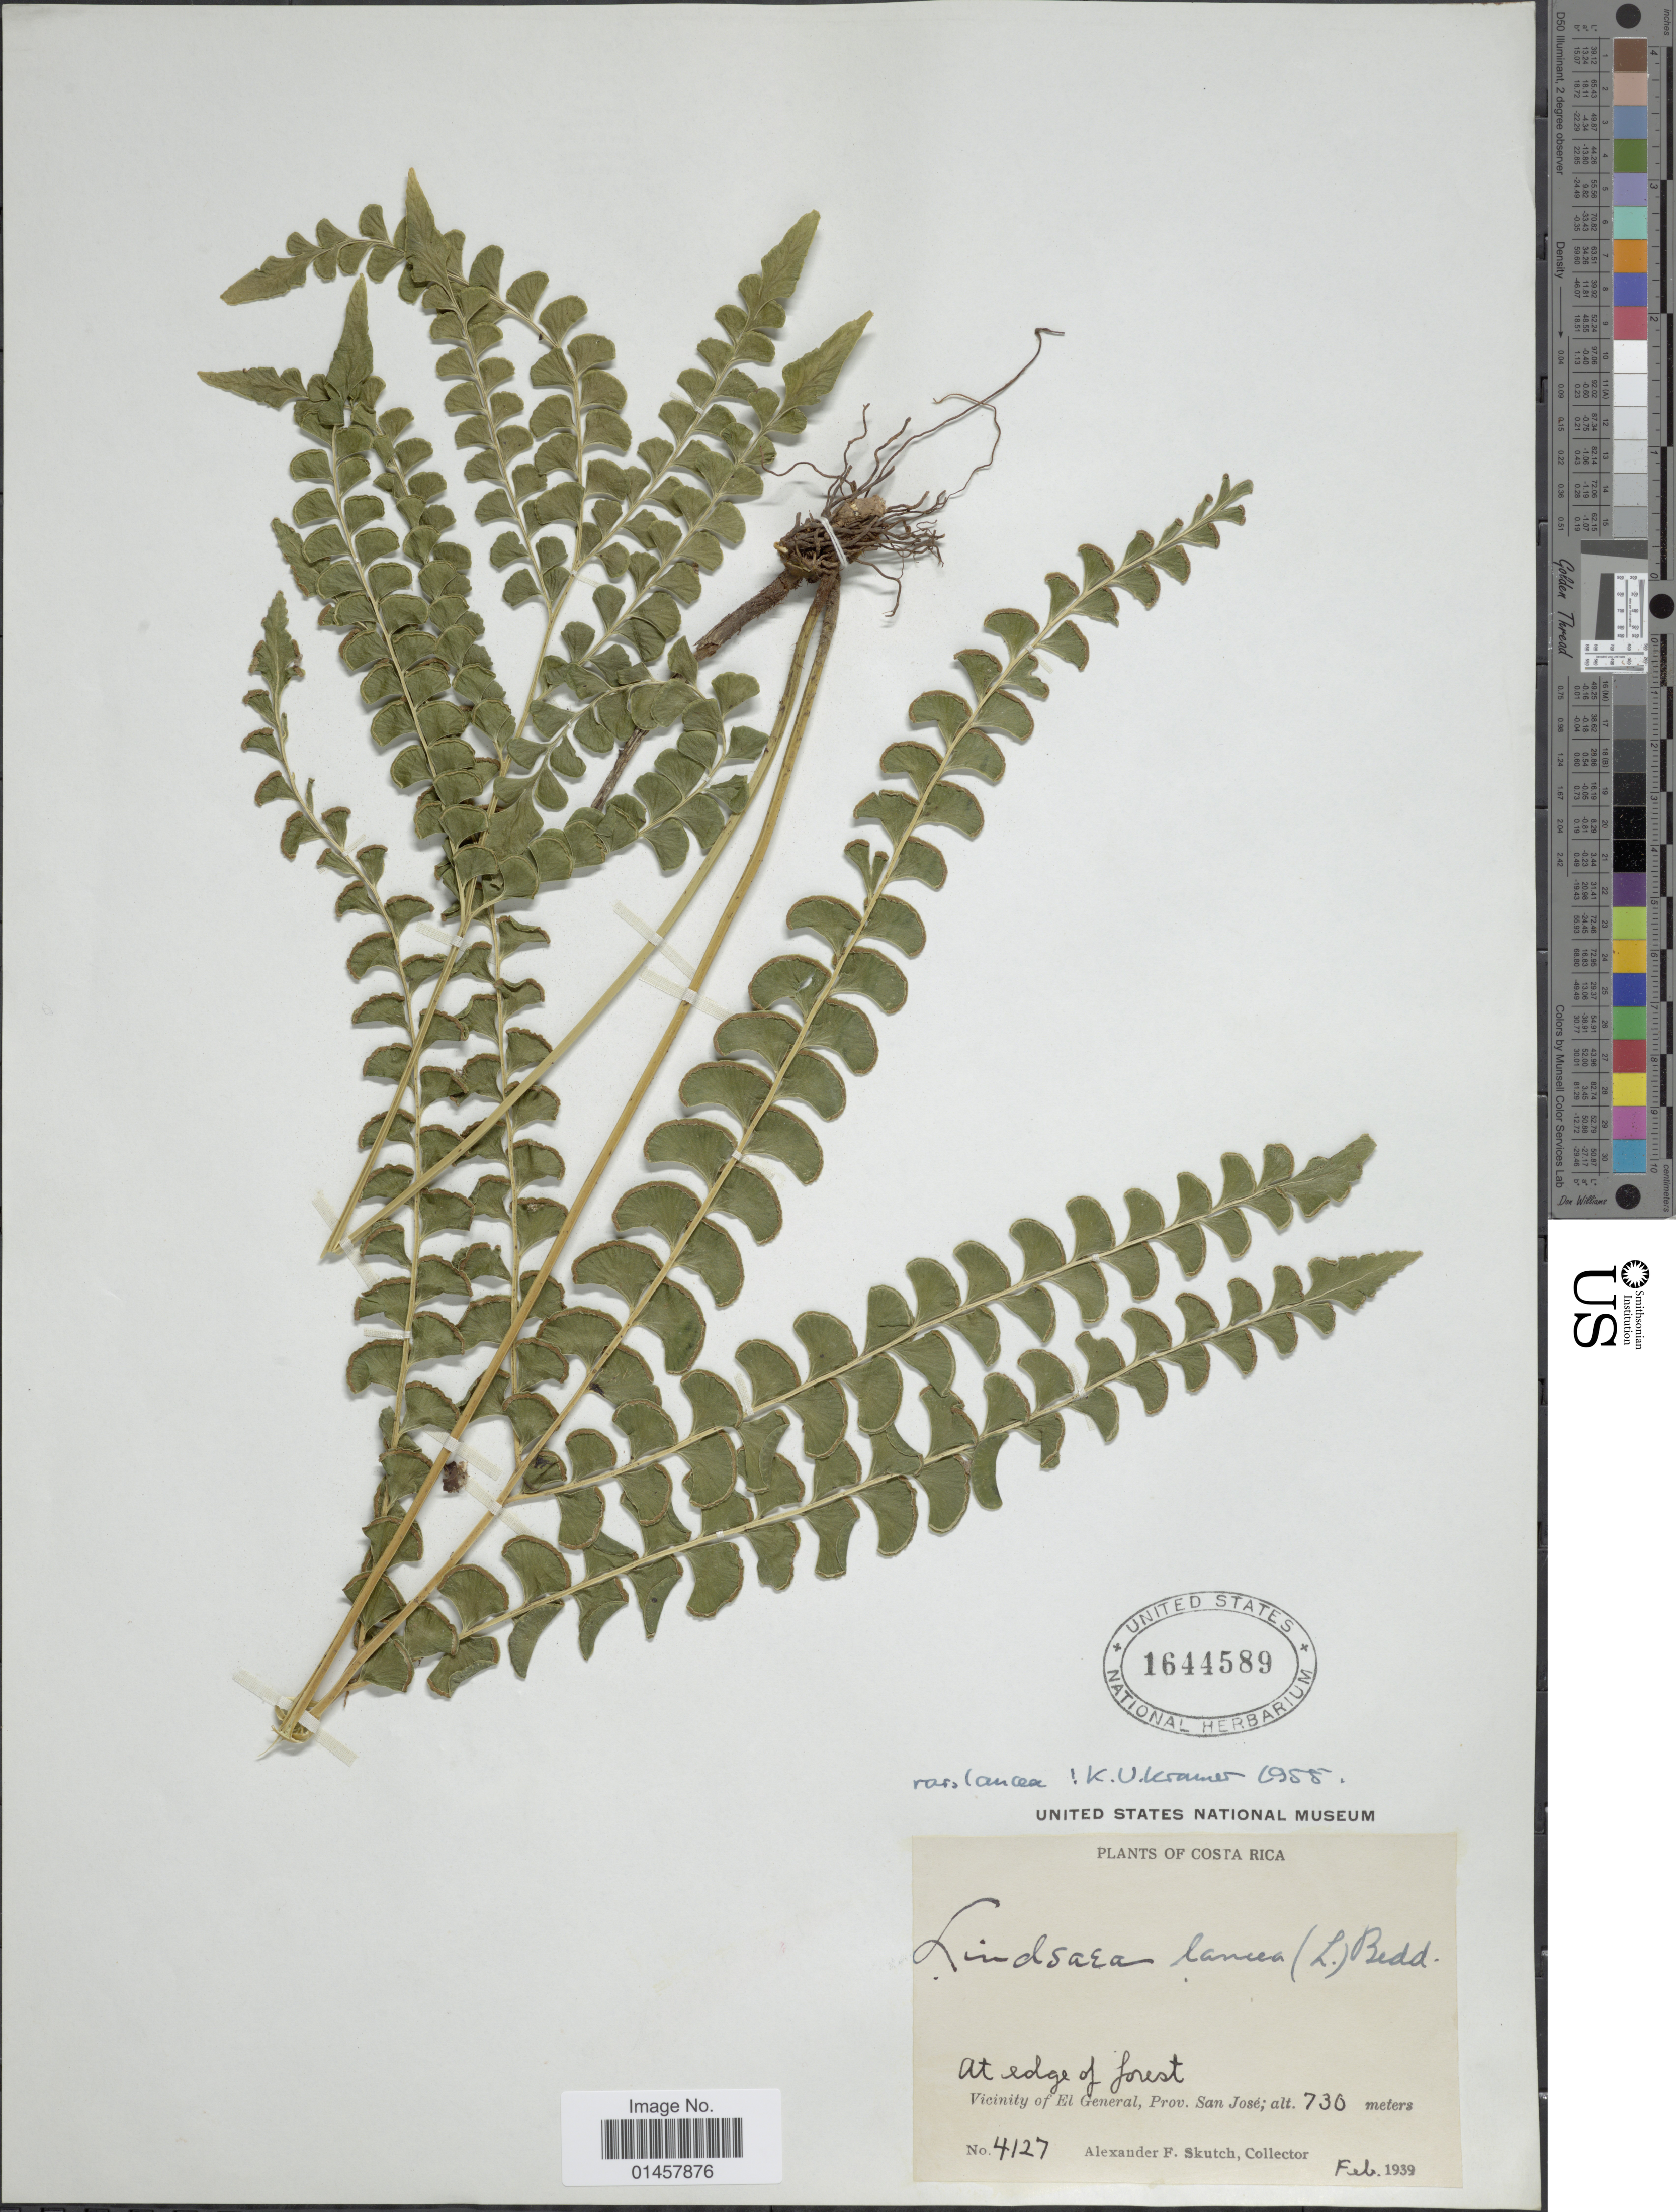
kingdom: Plantae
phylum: Tracheophyta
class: Polypodiopsida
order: Polypodiales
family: Lindsaeaceae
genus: Lindsaea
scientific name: Lindsaea lancea var. lancea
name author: (L.) Bedd.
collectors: A. F. Skutch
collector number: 4127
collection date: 1939-02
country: Costa Rica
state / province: San José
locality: At edge of forest, vicinity of El General prov. San Jose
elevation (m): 730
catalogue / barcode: US 1644589